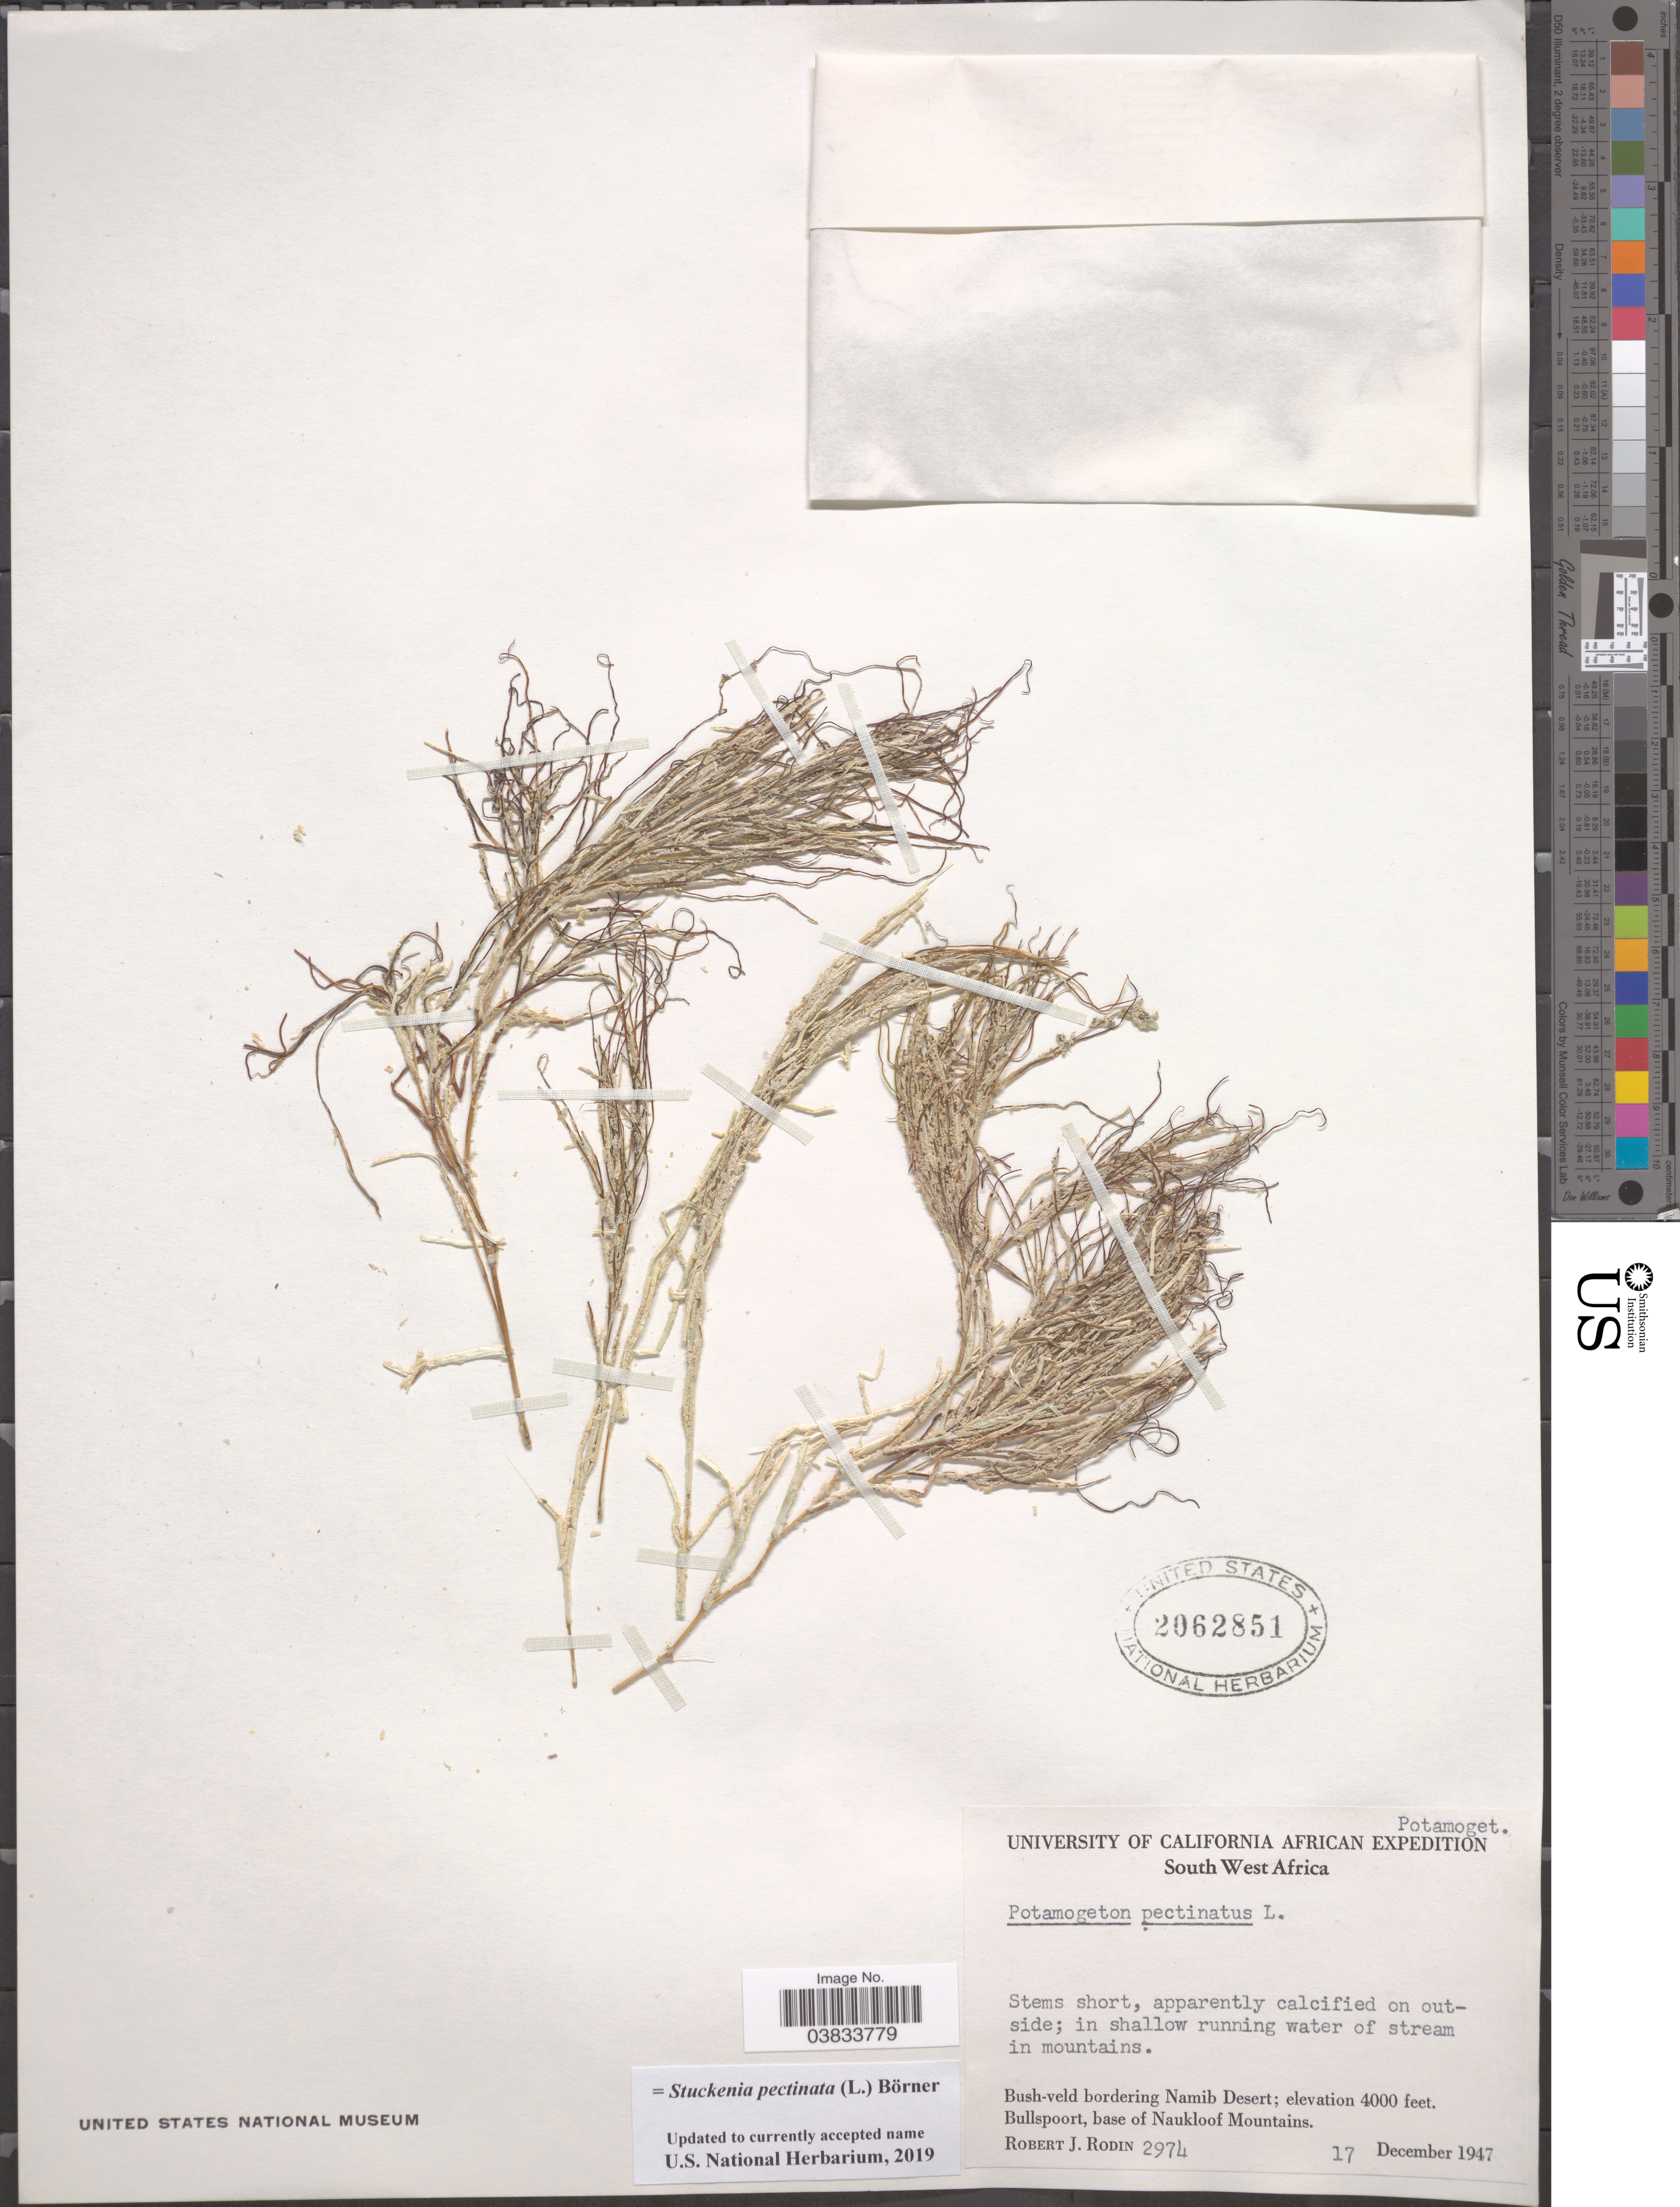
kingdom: Plantae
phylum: Tracheophyta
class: Liliopsida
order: Alismatales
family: Potamogetonaceae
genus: Stuckenia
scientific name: Stuckenia pectinata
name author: (L.) Börner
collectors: R. J. Rodin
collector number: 2974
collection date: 1947-12-17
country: Namibia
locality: South West Africa. Bush-veld bordering Namib Desert. Bullspoort, base of Naukloof Mountains.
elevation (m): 1219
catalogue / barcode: US 2062851